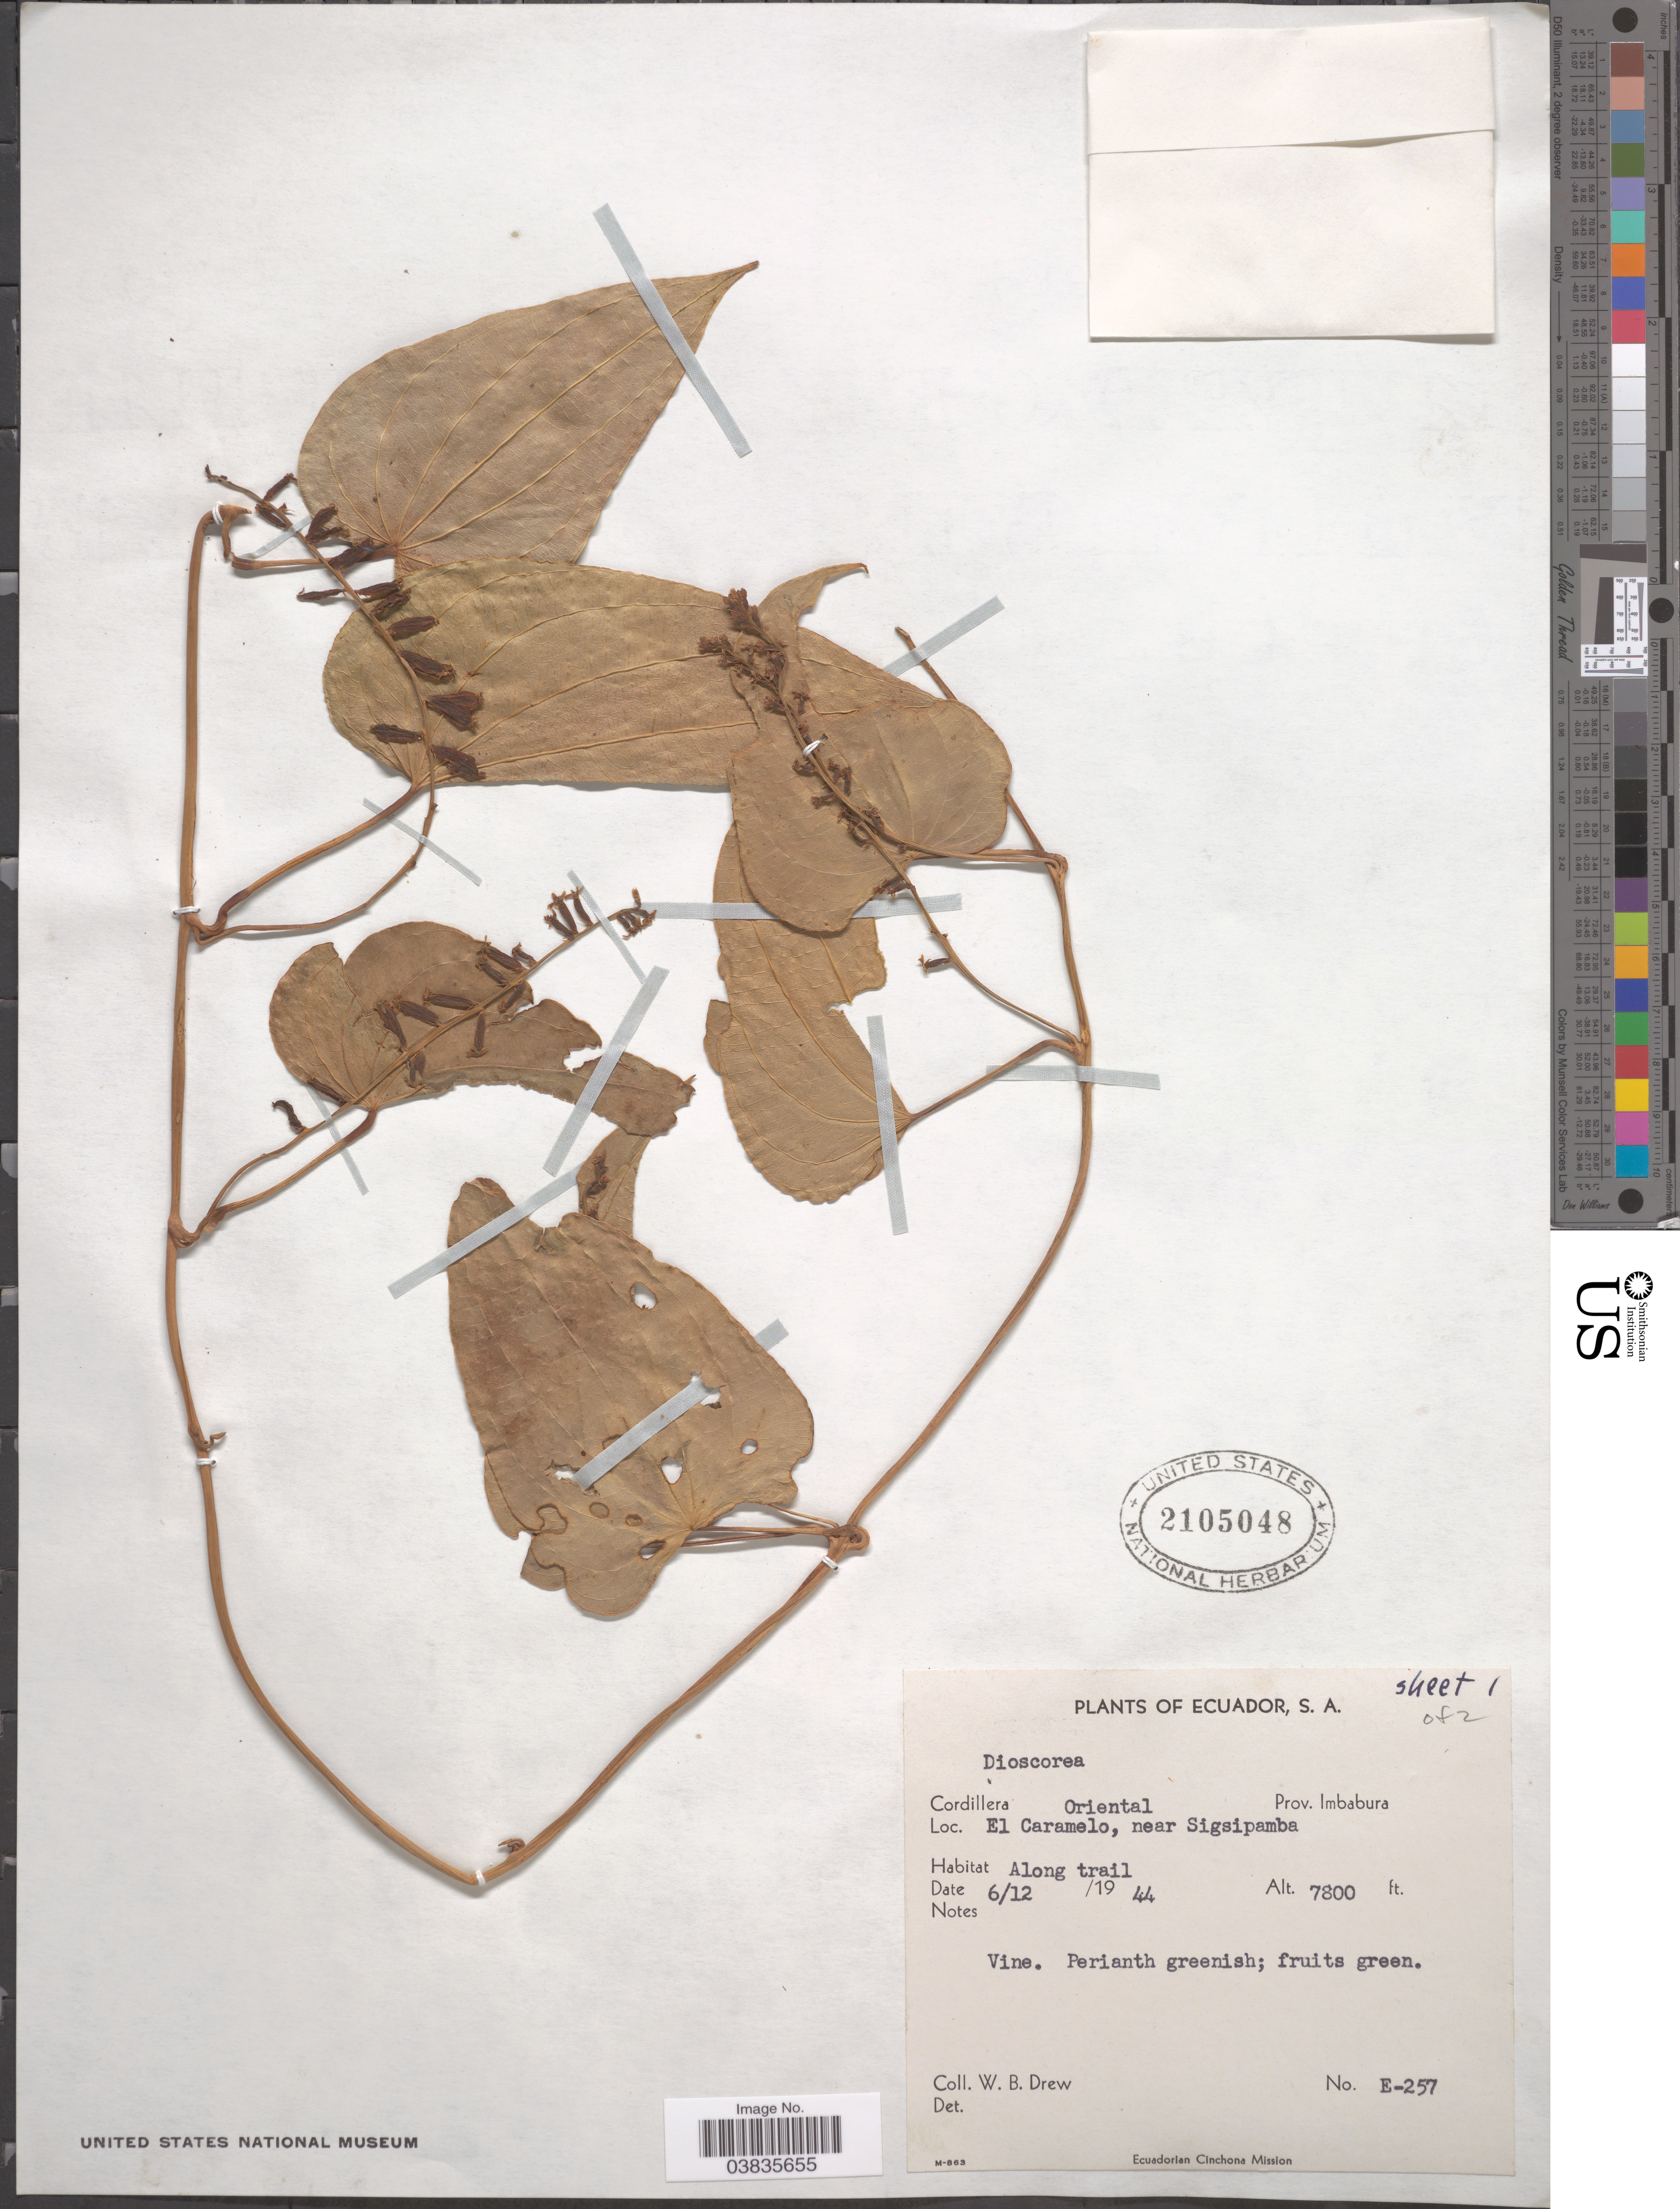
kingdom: Plantae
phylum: Tracheophyta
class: Liliopsida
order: Dioscoreales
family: Dioscoreaceae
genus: Dioscorea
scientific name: Dioscorea sp.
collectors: W. B. Drew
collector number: E-257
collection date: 1944-12-06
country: Ecuador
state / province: Imbabura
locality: Cordillera Oriental. El Caramelo, near Sigsipamba.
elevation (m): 2377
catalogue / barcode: US 2105048